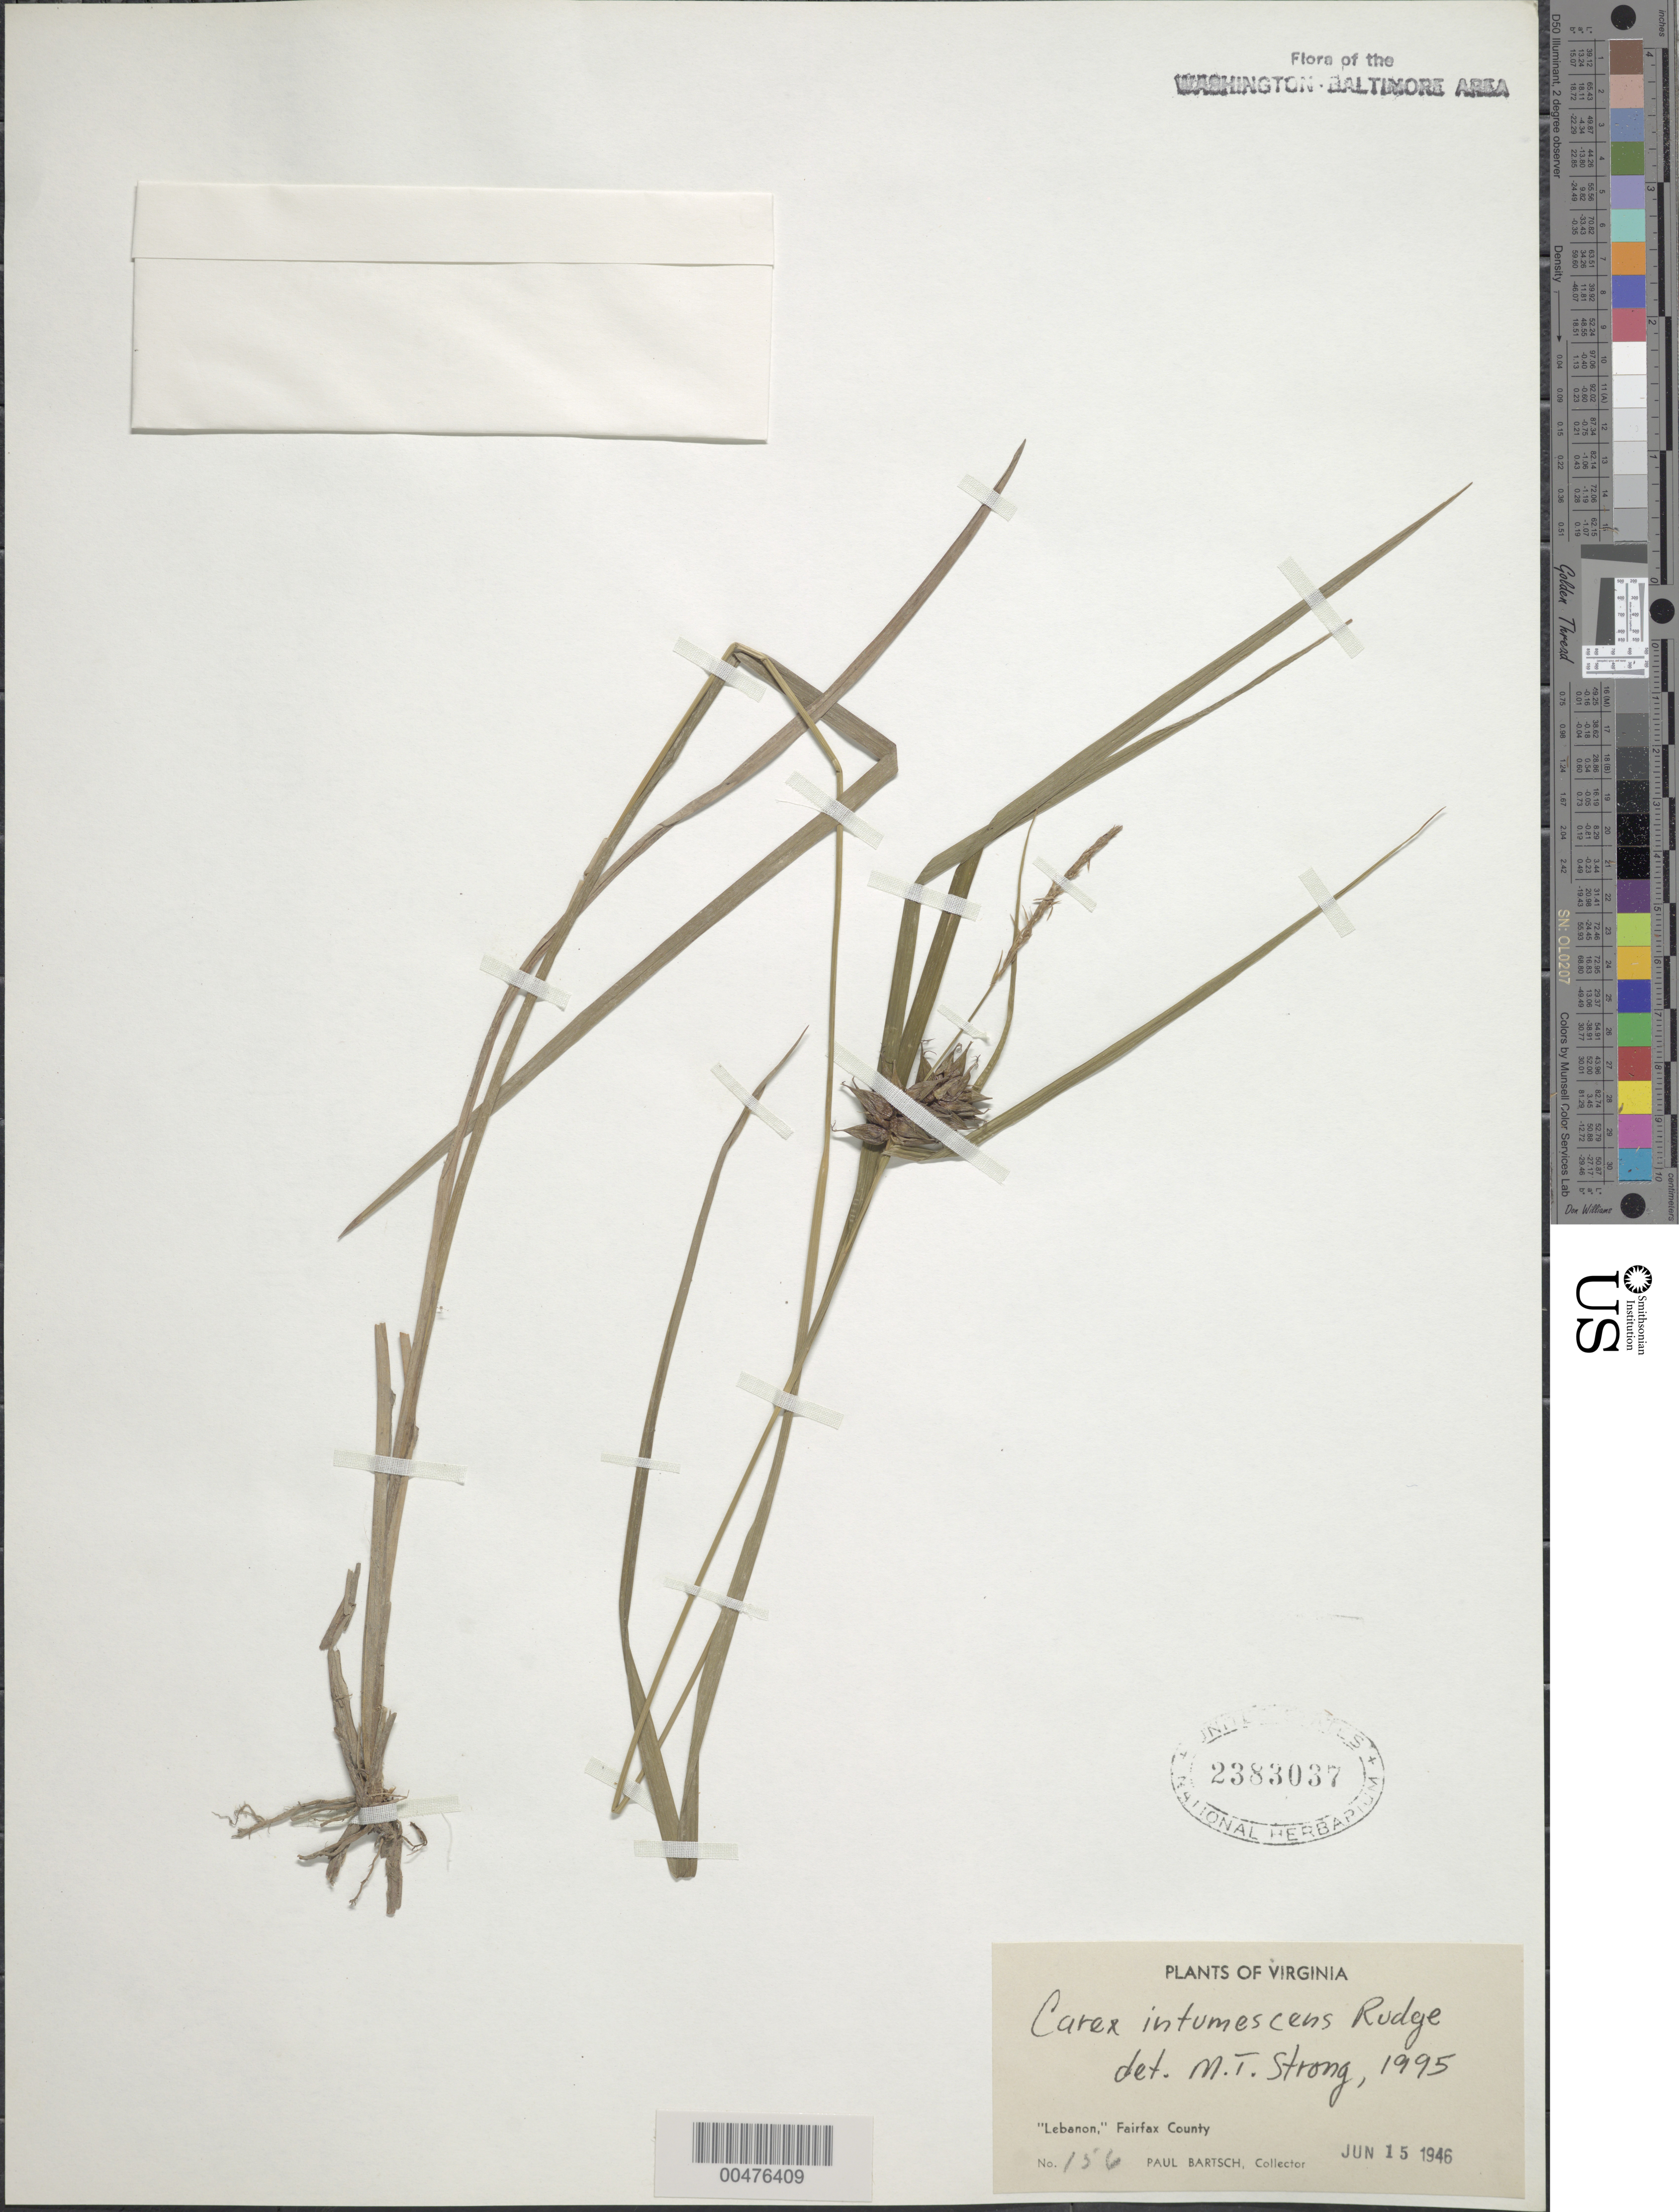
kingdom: Plantae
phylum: Tracheophyta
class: Liliopsida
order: Poales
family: Cyperaceae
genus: Carex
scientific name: Carex intumescens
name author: Rudge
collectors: P. Bartsch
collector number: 156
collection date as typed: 15 Jun 1946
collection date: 1946-06-15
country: United States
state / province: Virginia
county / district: Fairfax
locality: Lebanon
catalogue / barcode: US 2383037